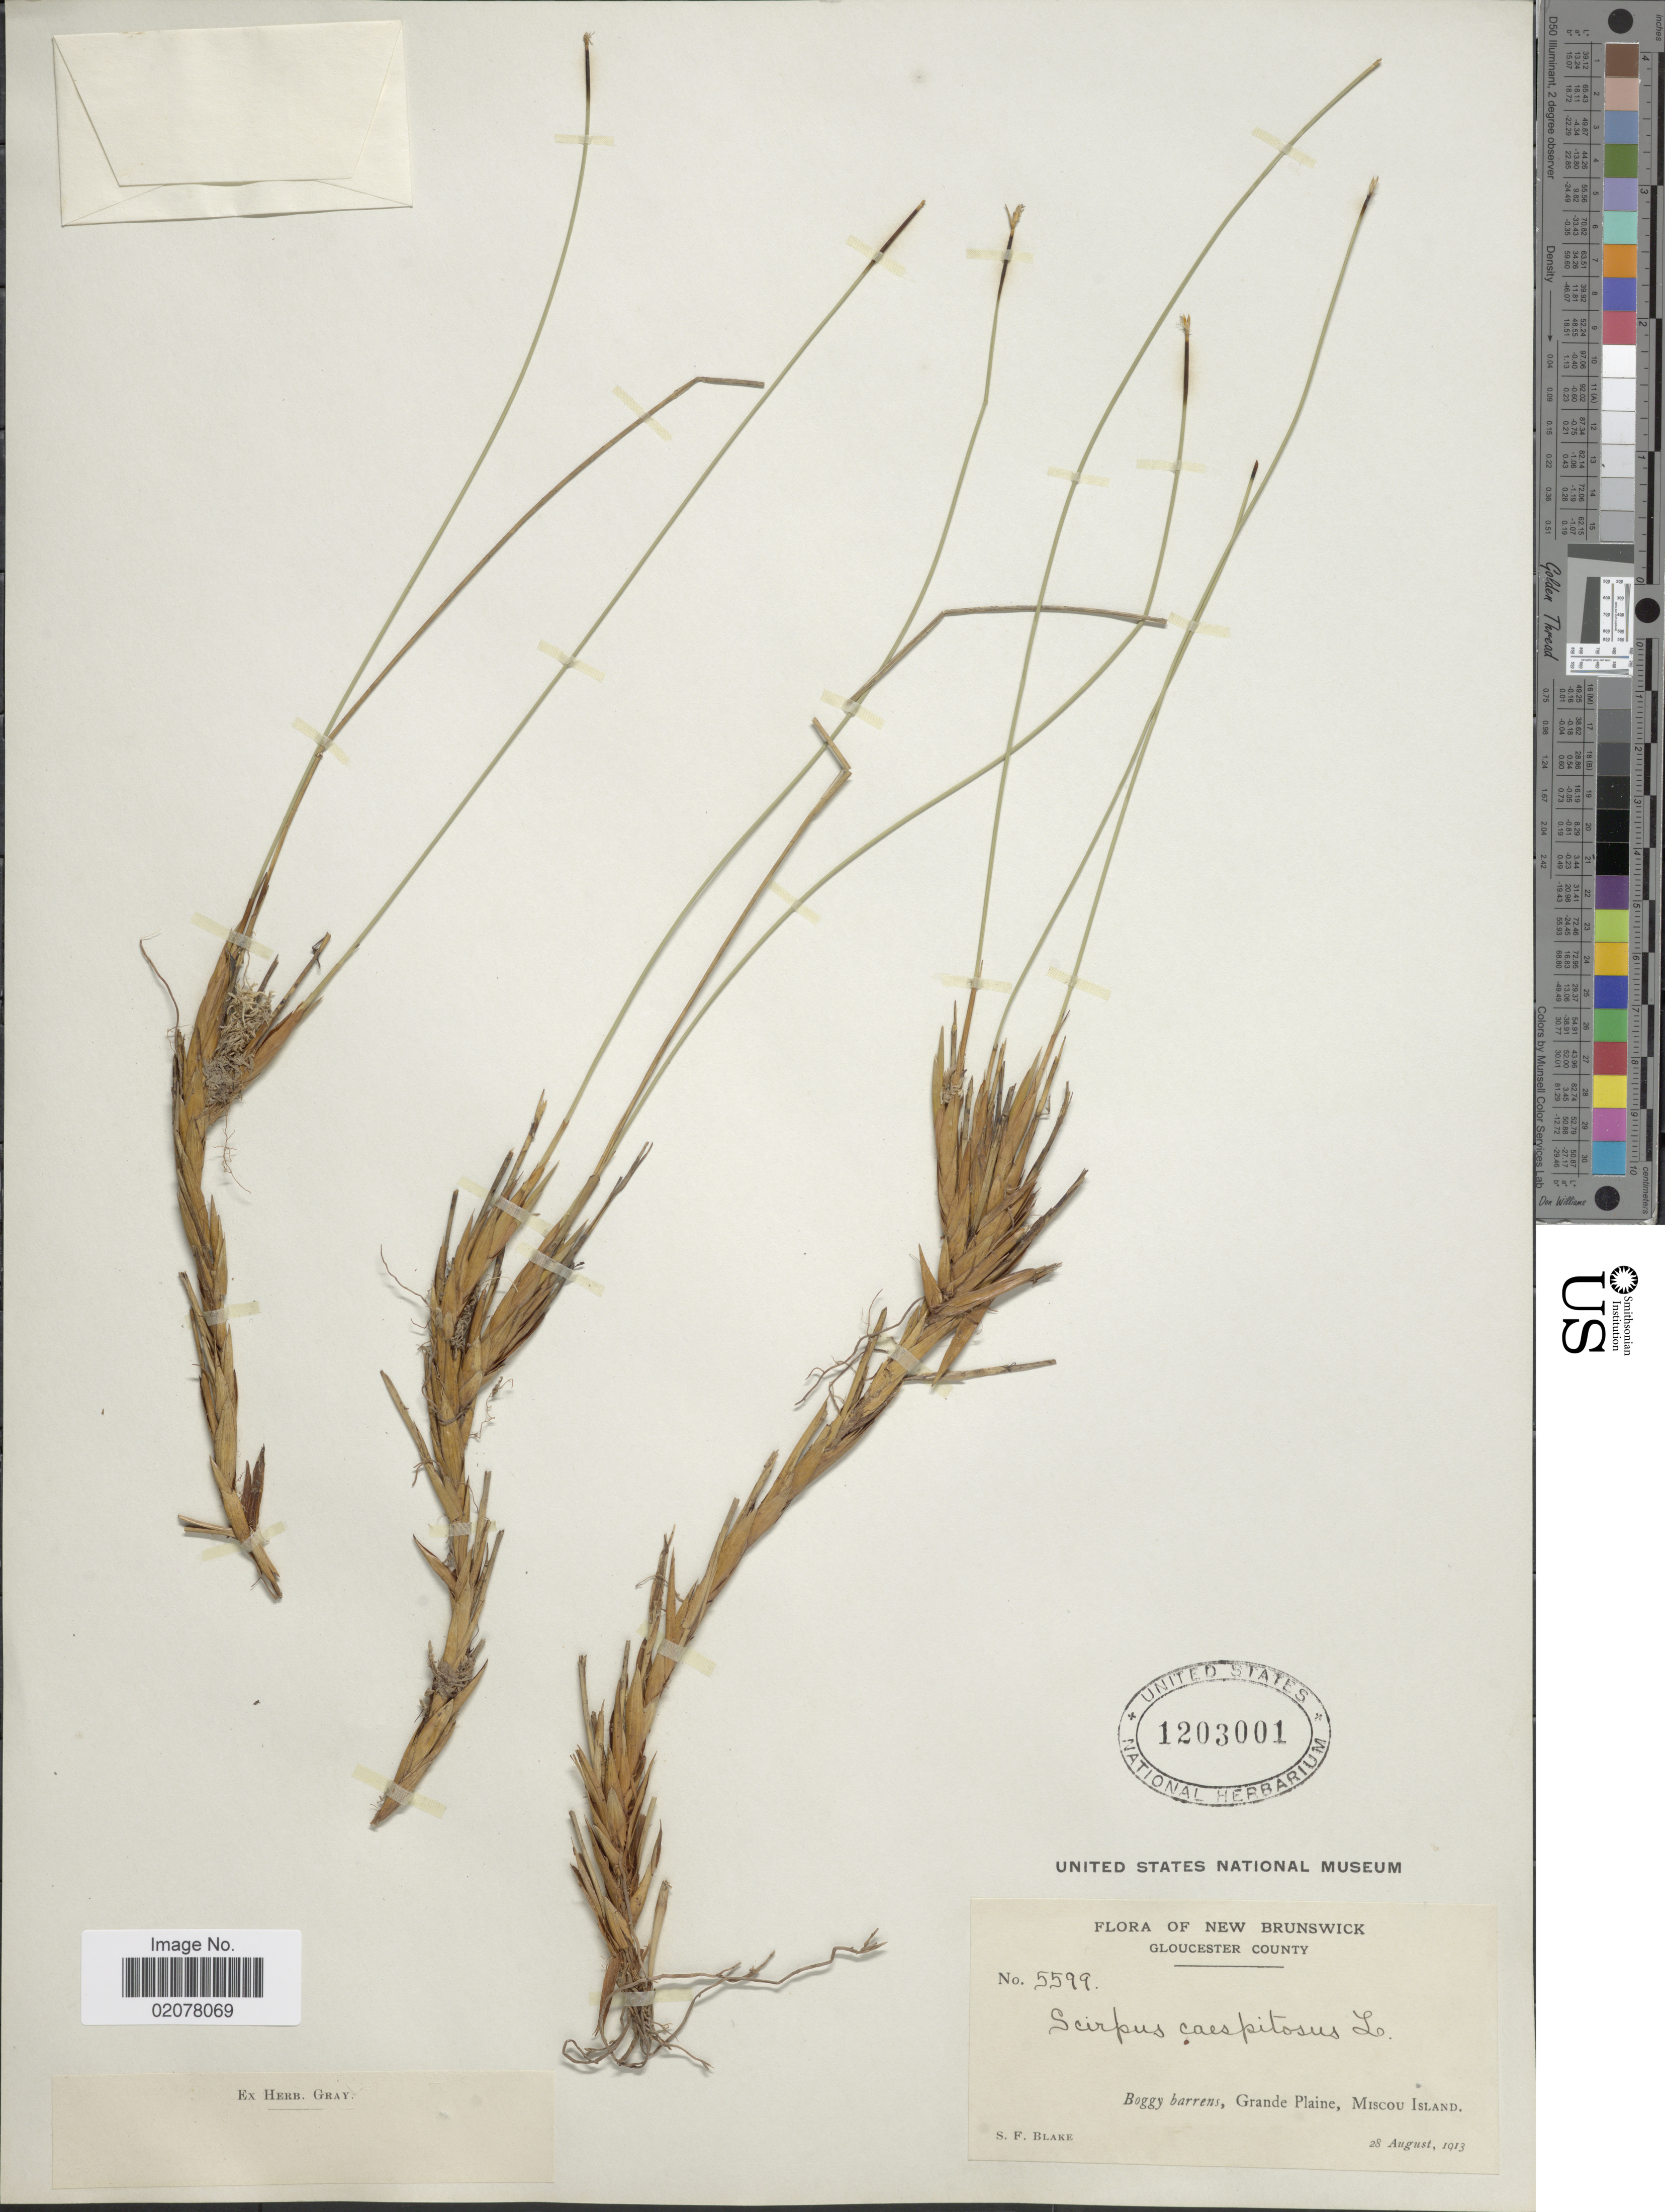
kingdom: Plantae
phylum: Tracheophyta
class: Liliopsida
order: Poales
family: Cyperaceae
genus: Trichophorum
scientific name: Trichophorum cespitosum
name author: (L.) Hartm.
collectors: S. Blake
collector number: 5599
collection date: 1913-08-28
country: Canada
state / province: New Brunswick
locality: Gloucester County. Boggy barrens, Grande Plaine, Miscou Island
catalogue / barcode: US 1203001